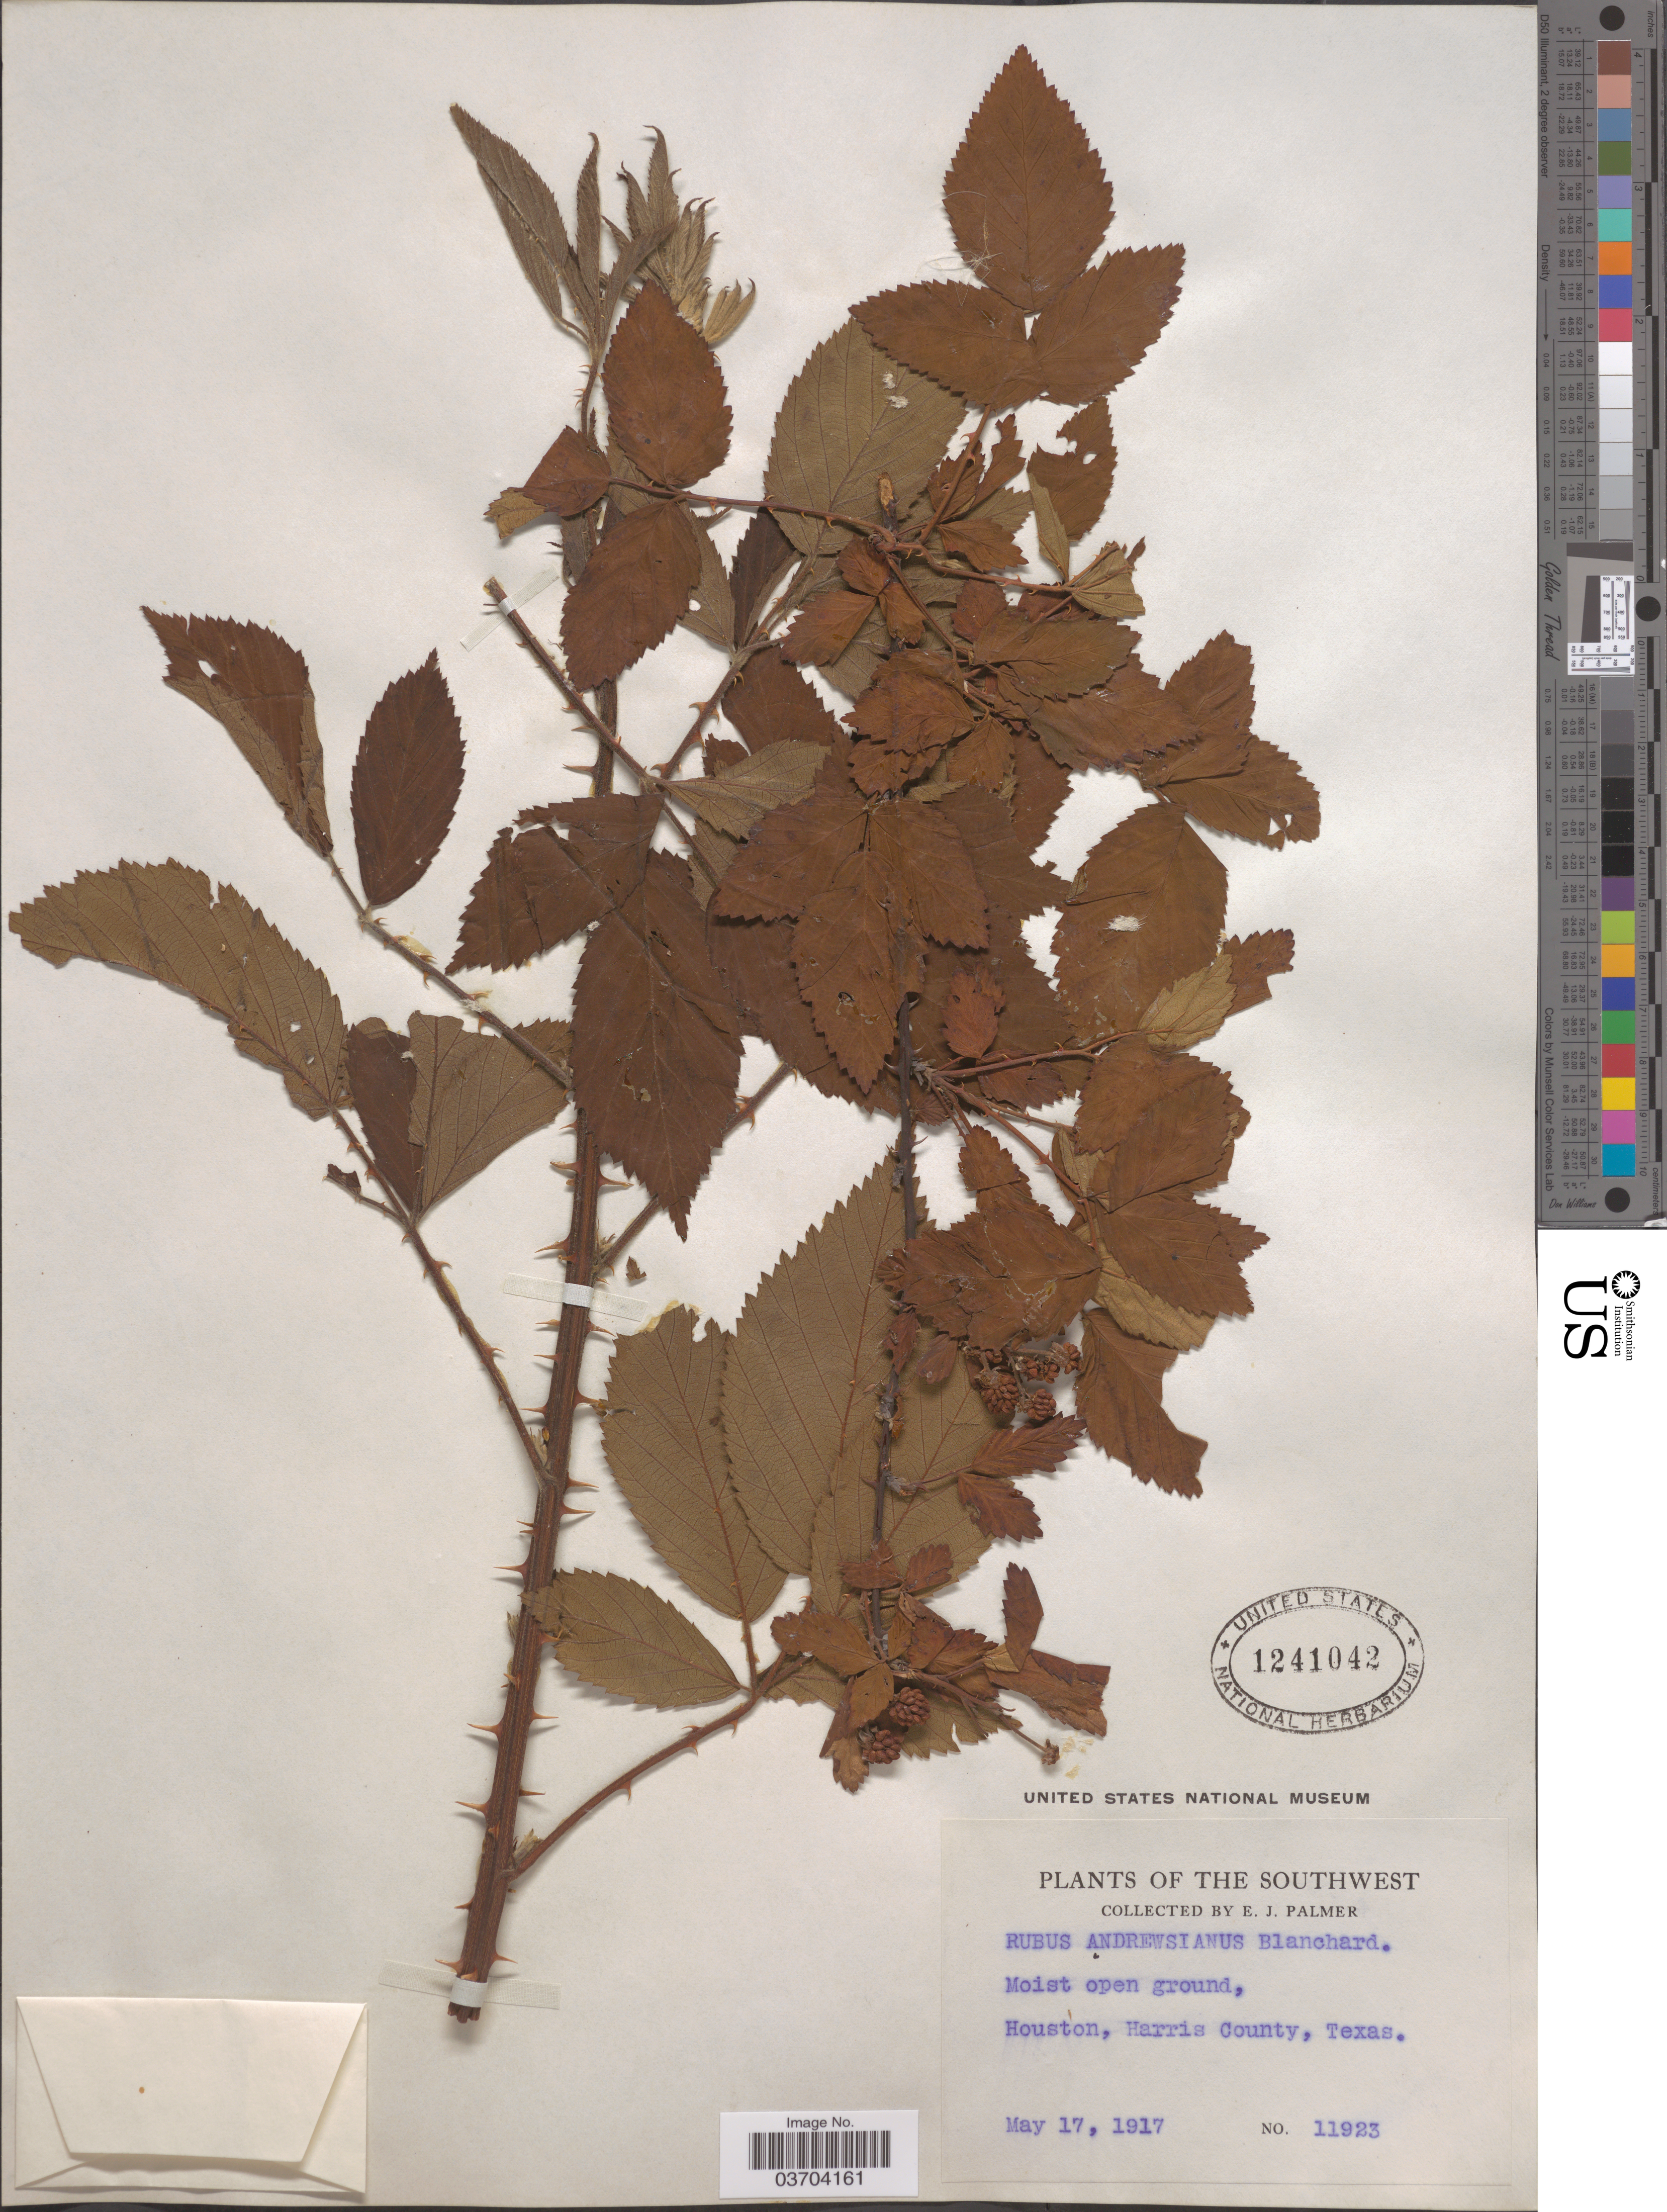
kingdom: Plantae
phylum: Tracheophyta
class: Magnoliopsida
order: Rosales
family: Rosaceae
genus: Rubus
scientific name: Rubus andrewsianus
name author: Blanch.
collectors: E. J. Palmer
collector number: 11923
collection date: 1917-05-17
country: United States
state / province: Texas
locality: The Southwest. Houston, Harris County.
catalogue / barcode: US 1241042